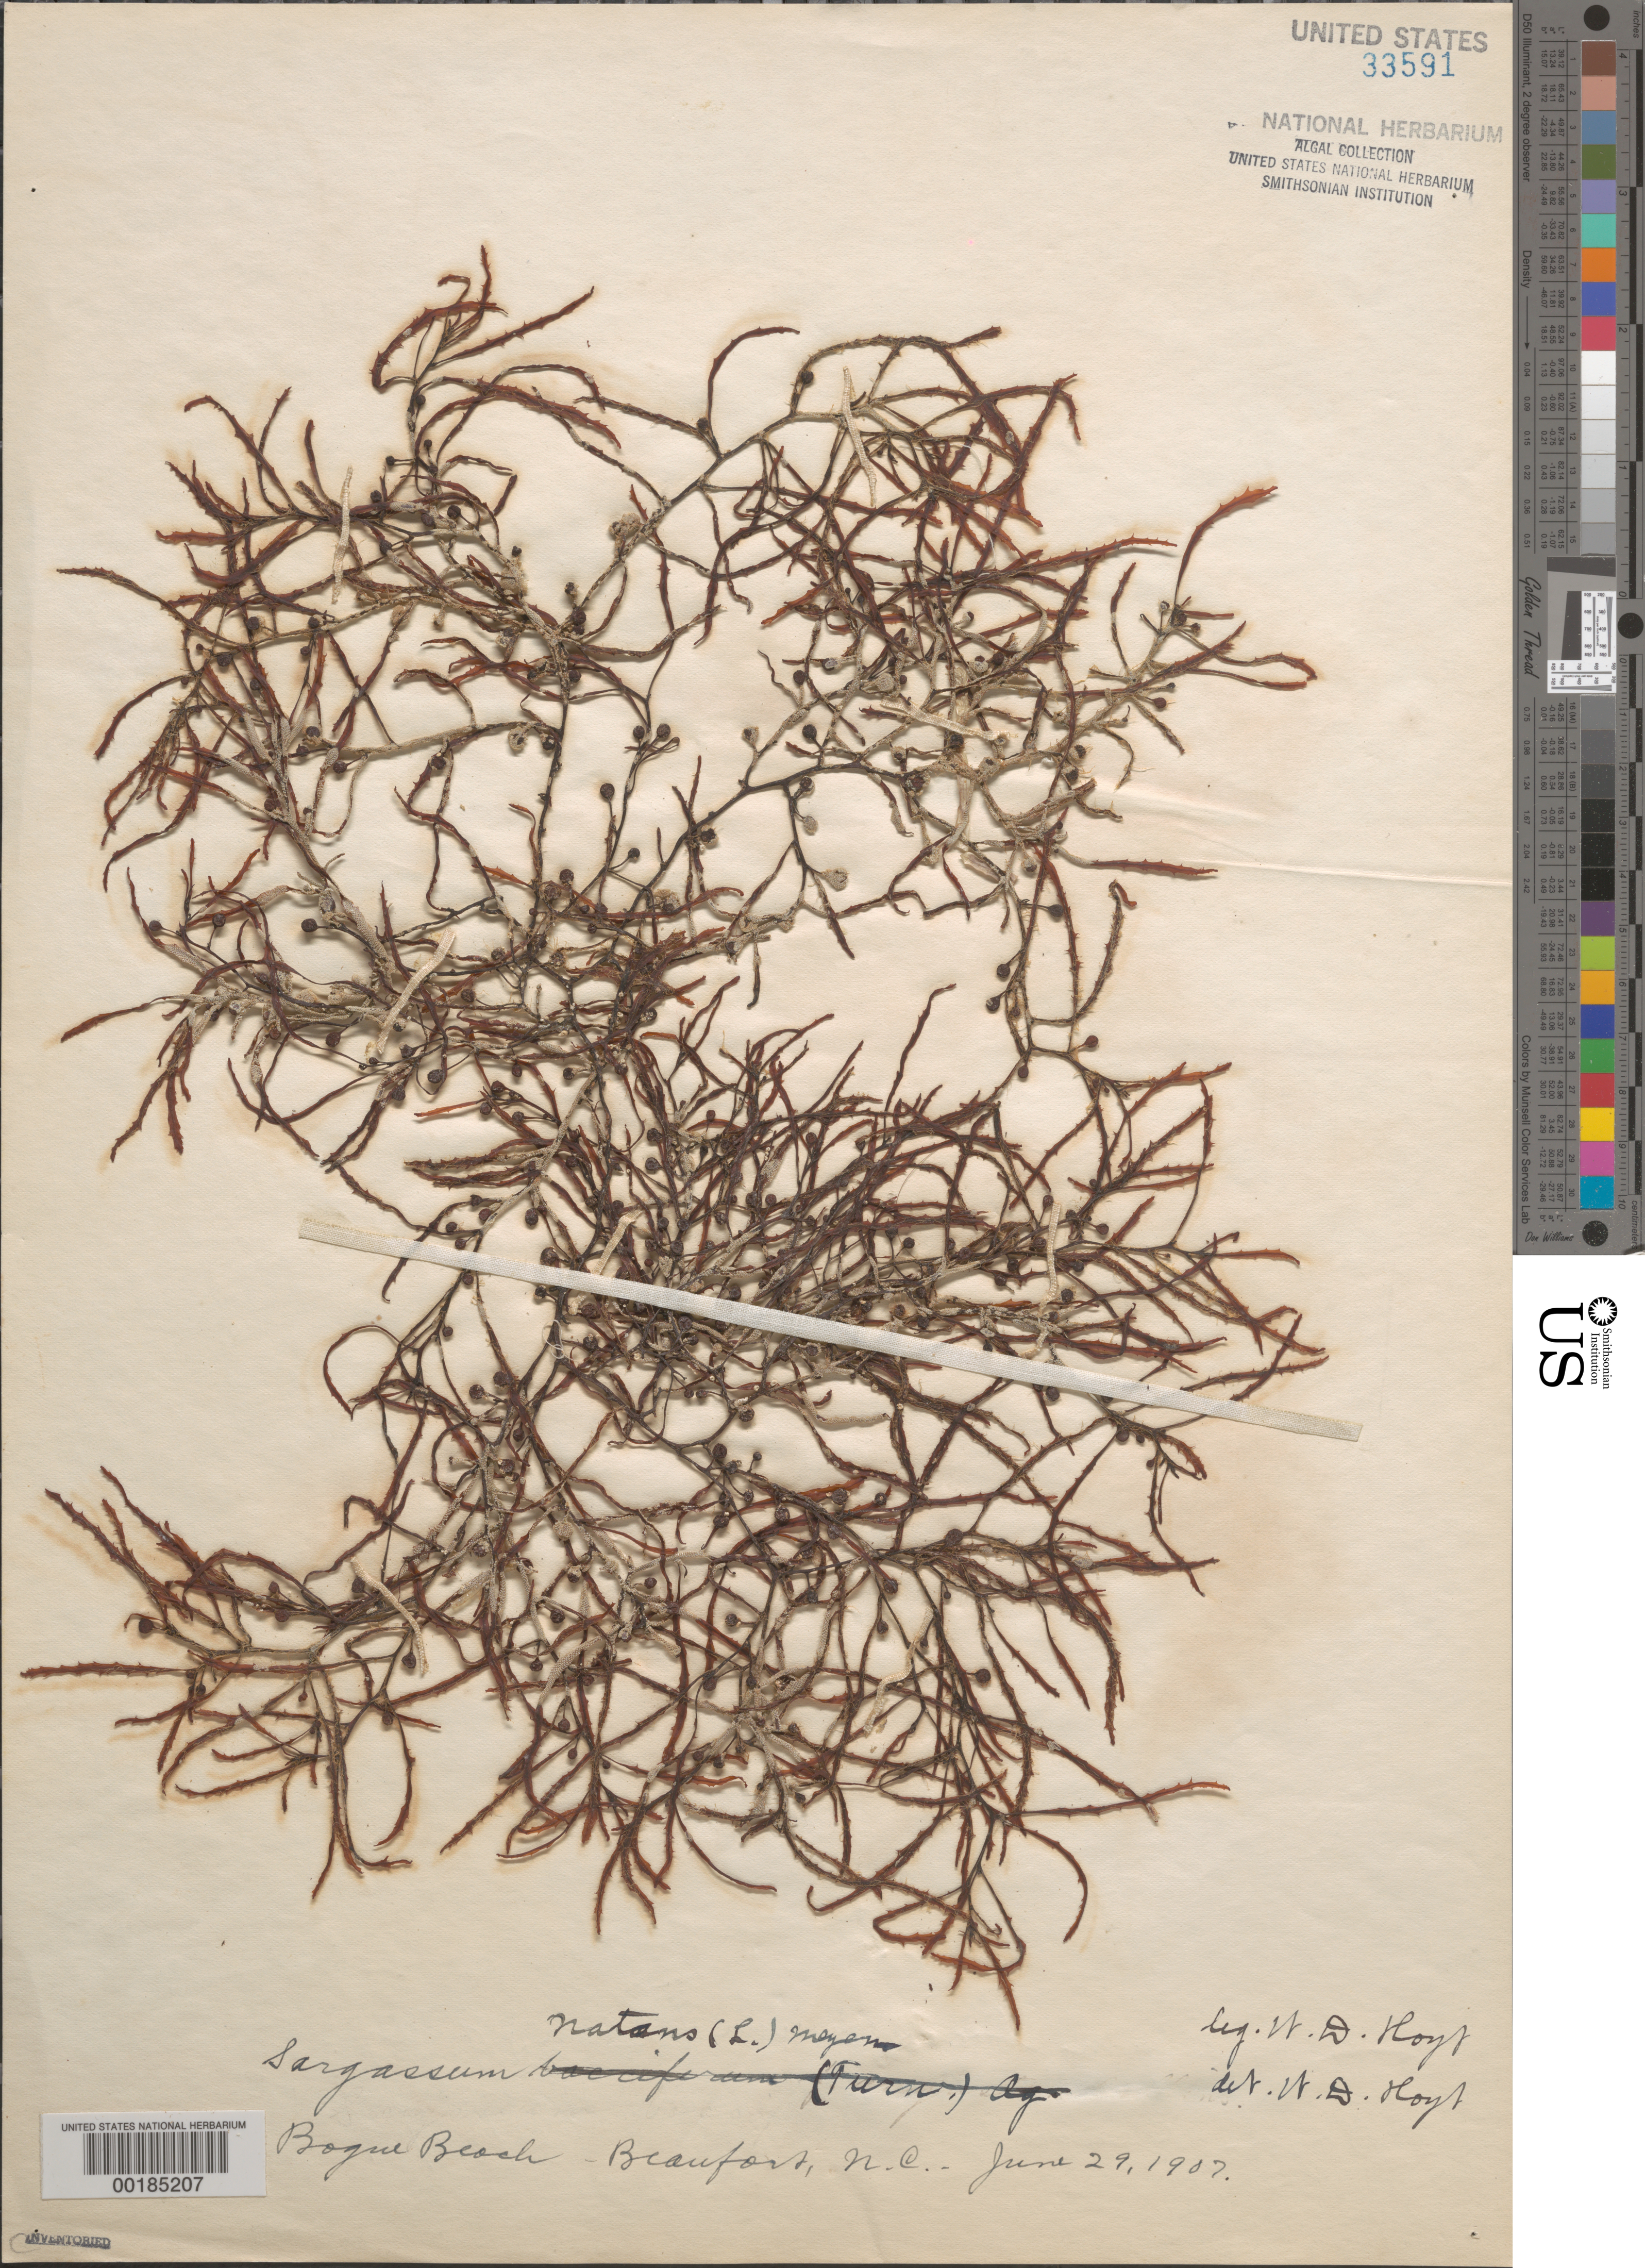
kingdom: Chromista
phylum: Ochrophyta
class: Phaeophyceae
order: Fucales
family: Sargassaceae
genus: Sargassum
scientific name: Sargassum natans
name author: (L.) Gaillon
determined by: Hoyt, W. D.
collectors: W. D. Hoyt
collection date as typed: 29 Jun 1907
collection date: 1907-06-29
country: United States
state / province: North Carolina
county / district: Carteret County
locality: Beaufort, Bogue Beach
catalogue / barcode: US 33591